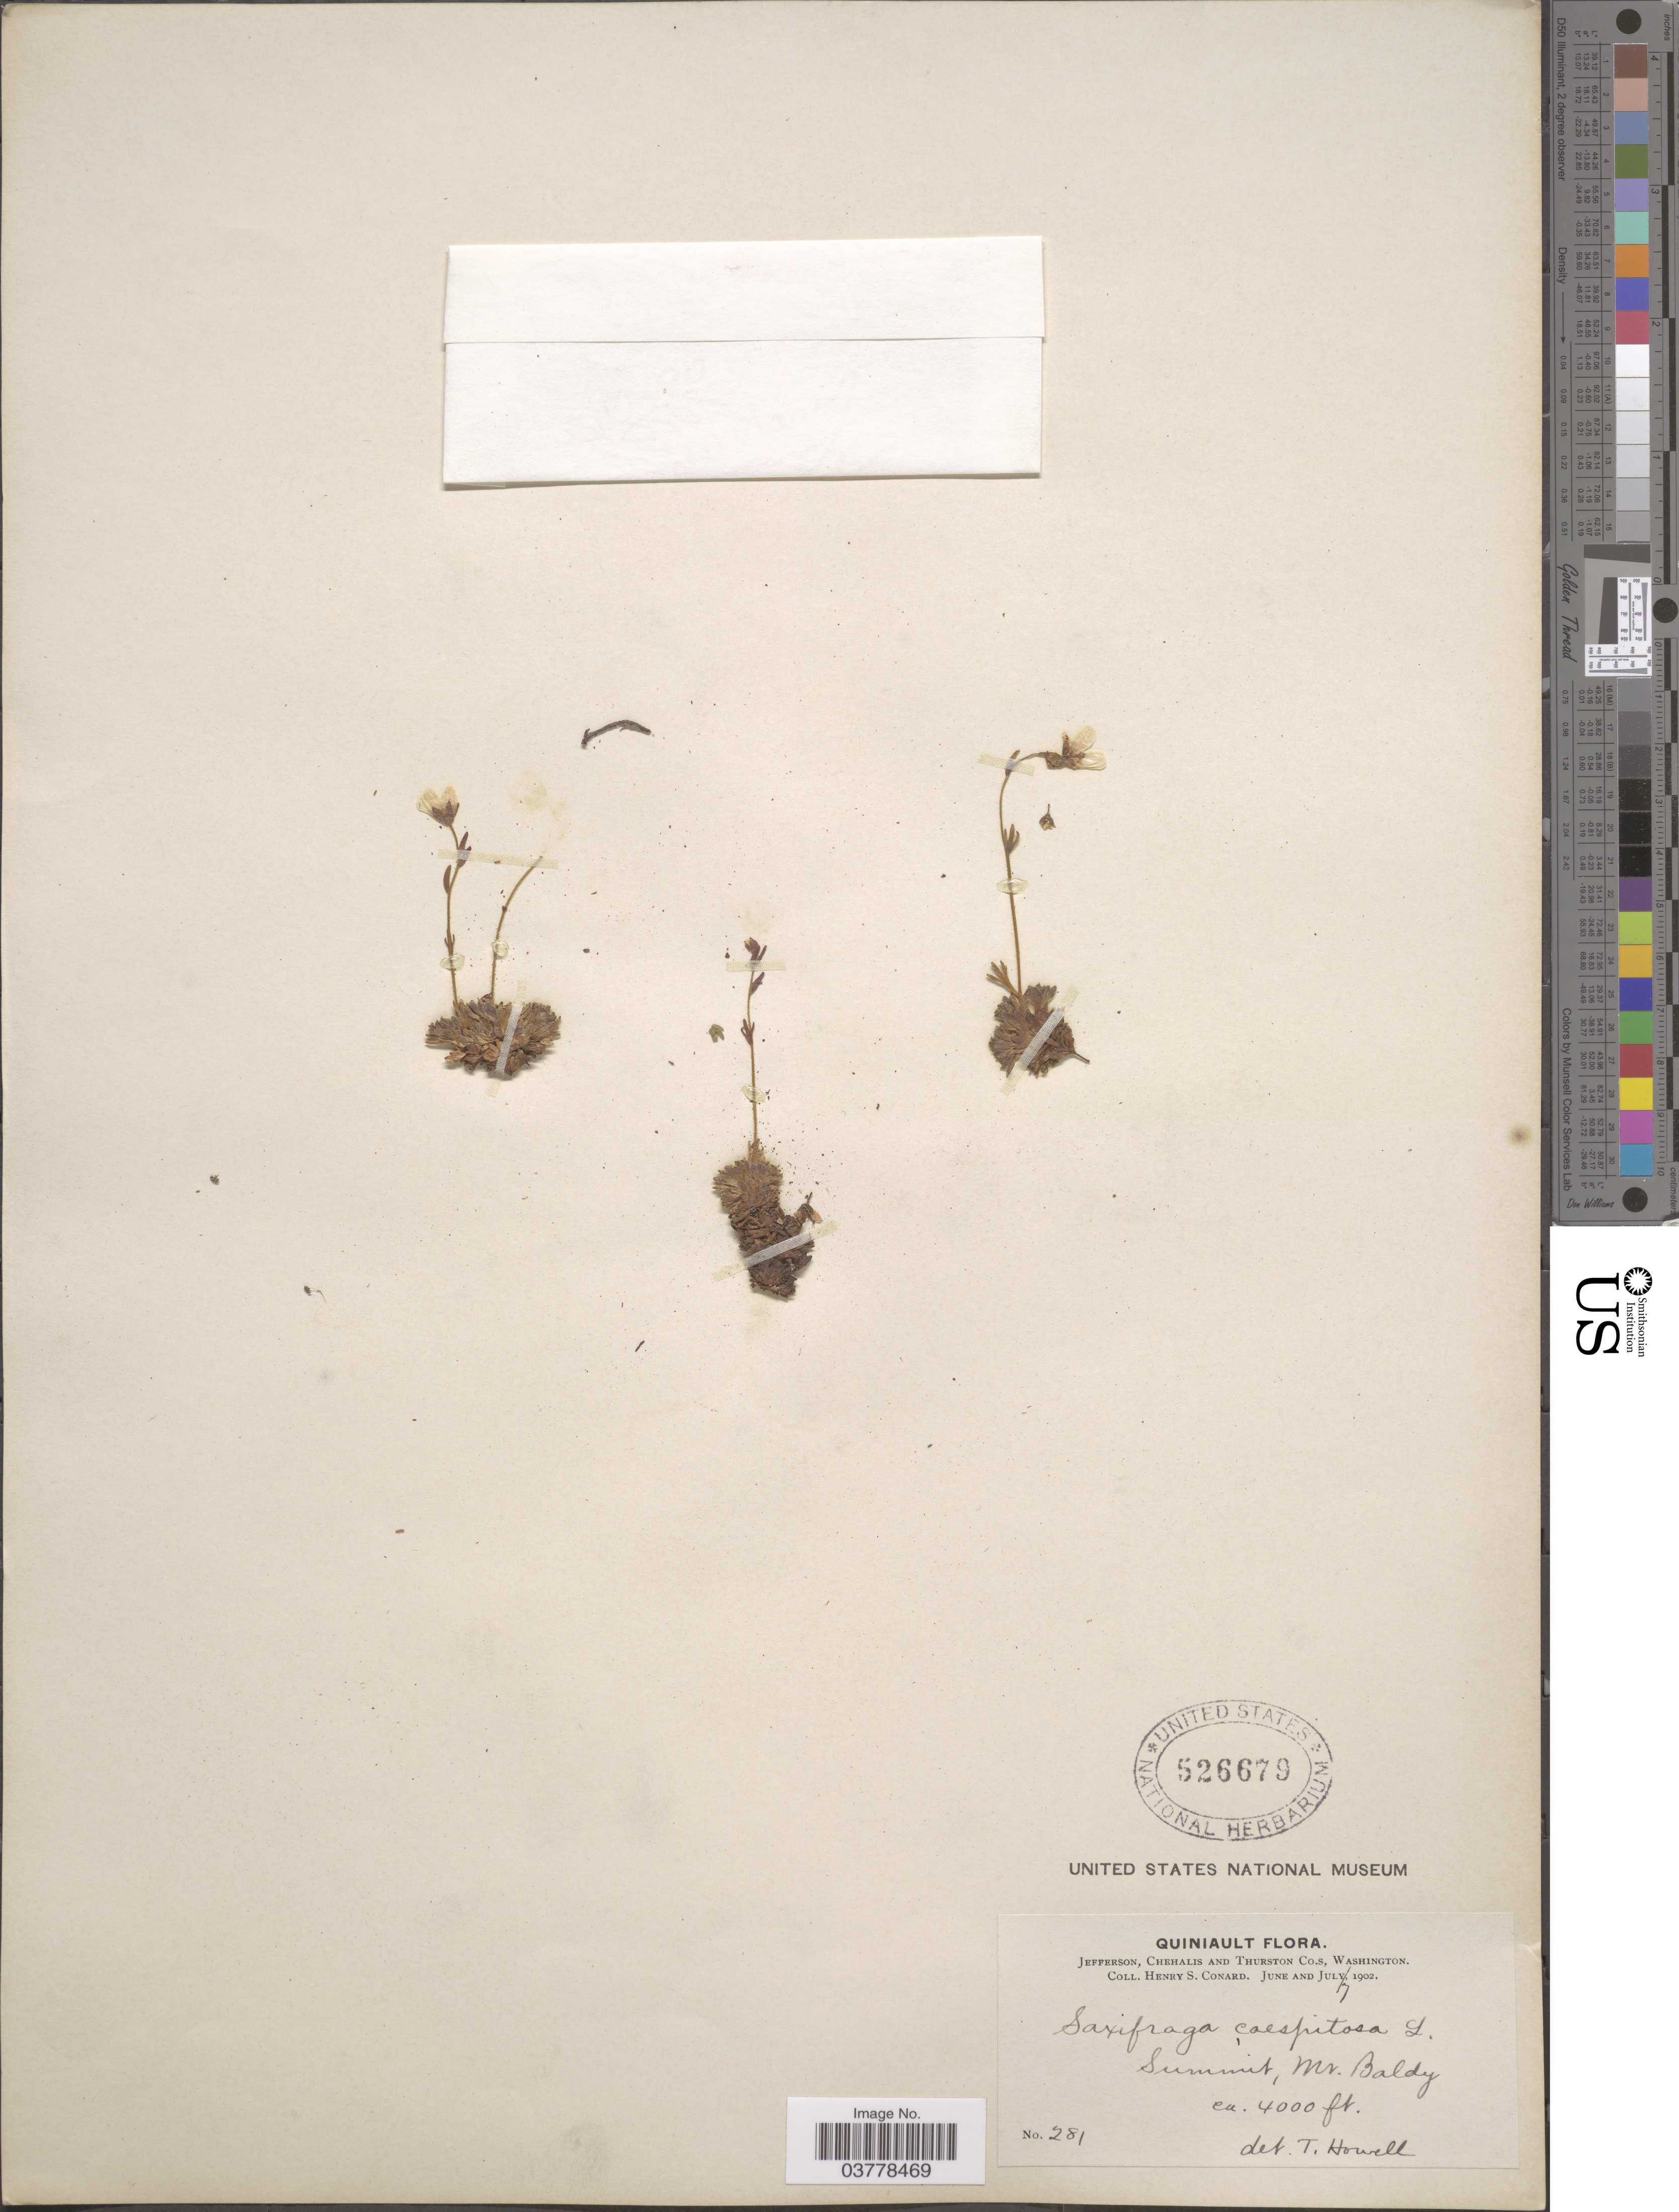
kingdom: Plantae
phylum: Tracheophyta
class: Magnoliopsida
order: Saxifragales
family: Saxifragaceae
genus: Saxifraga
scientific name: Saxifraga caespitosa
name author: L.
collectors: H. S. Conard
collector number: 281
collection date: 1902-06/1902-07-07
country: United States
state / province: Washington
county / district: Thurston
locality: Quiniault. Jefferson, Chehalis and Thurston Co.s. Summit, Mt. Baldy.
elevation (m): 1219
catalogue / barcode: US 526679